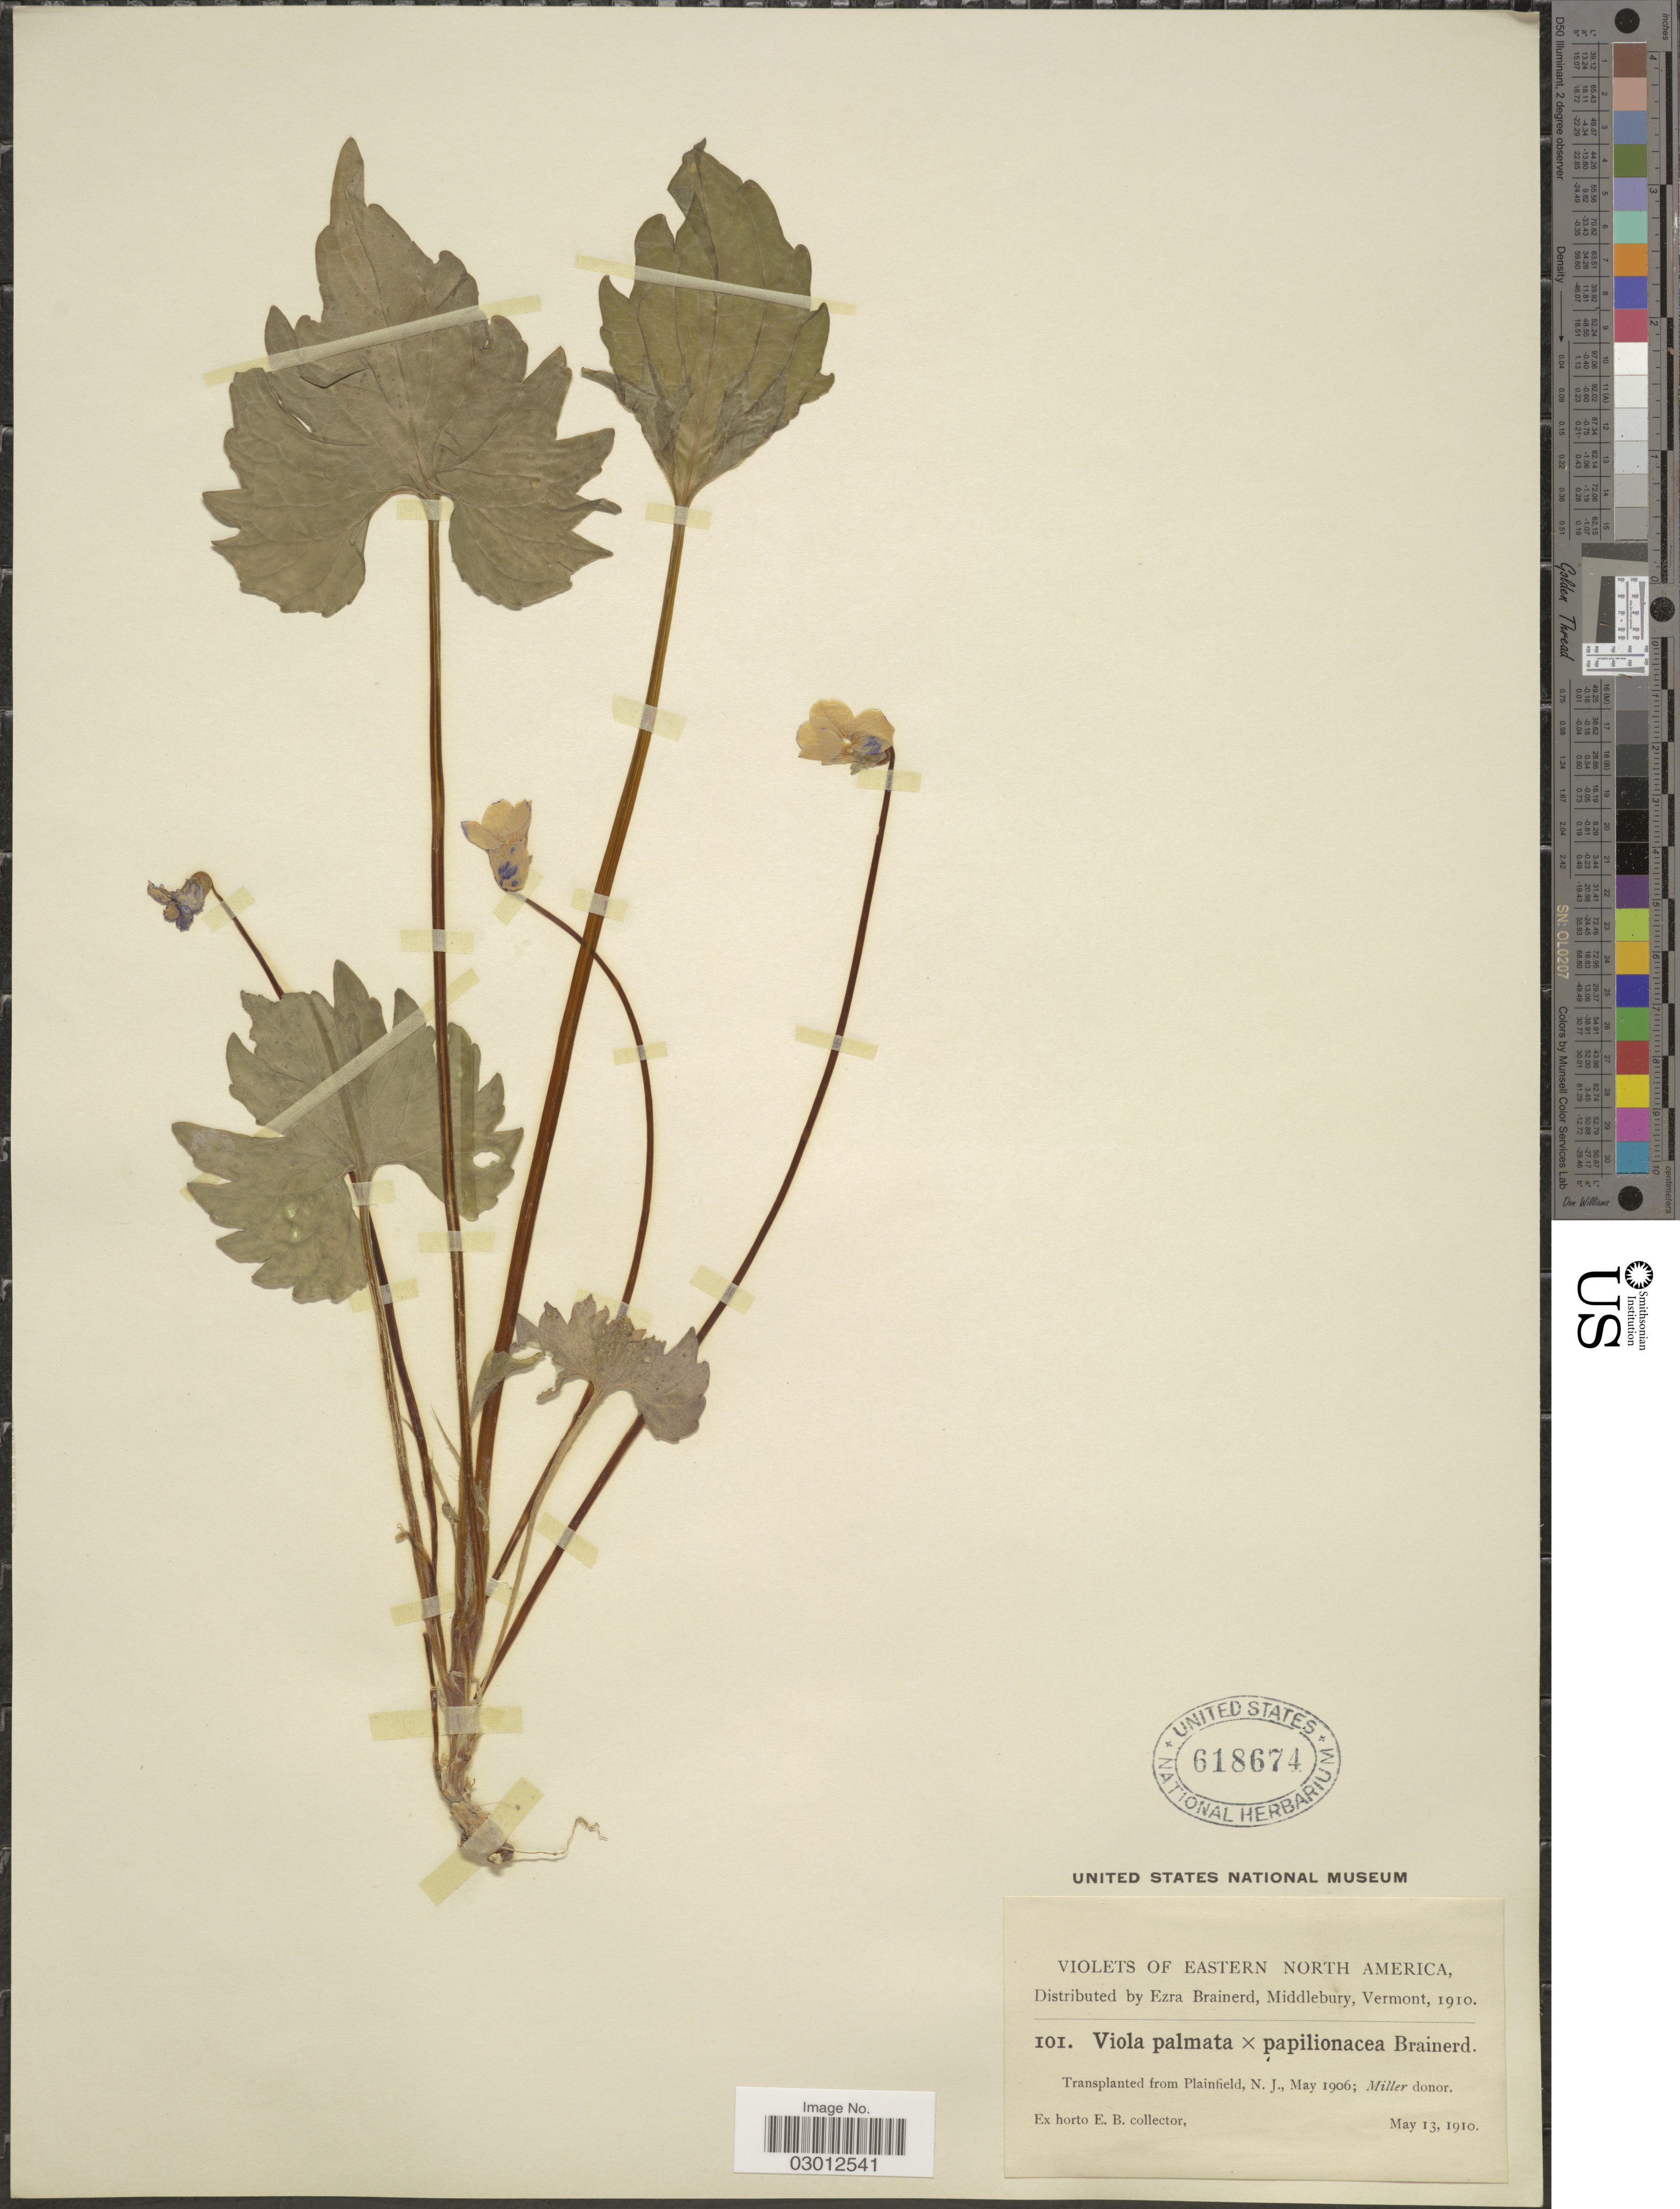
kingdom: Plantae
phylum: Tracheophyta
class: Magnoliopsida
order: Malpighiales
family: Violaceae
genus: Viola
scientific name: Viola palmata x V. papilionacea Pursh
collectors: ex herb. Ezra Brainerd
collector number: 101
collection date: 1910-05-13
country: United States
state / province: New Jersey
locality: Eastern North America. Transplanted from Plainfield, N. J.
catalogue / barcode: US 618674